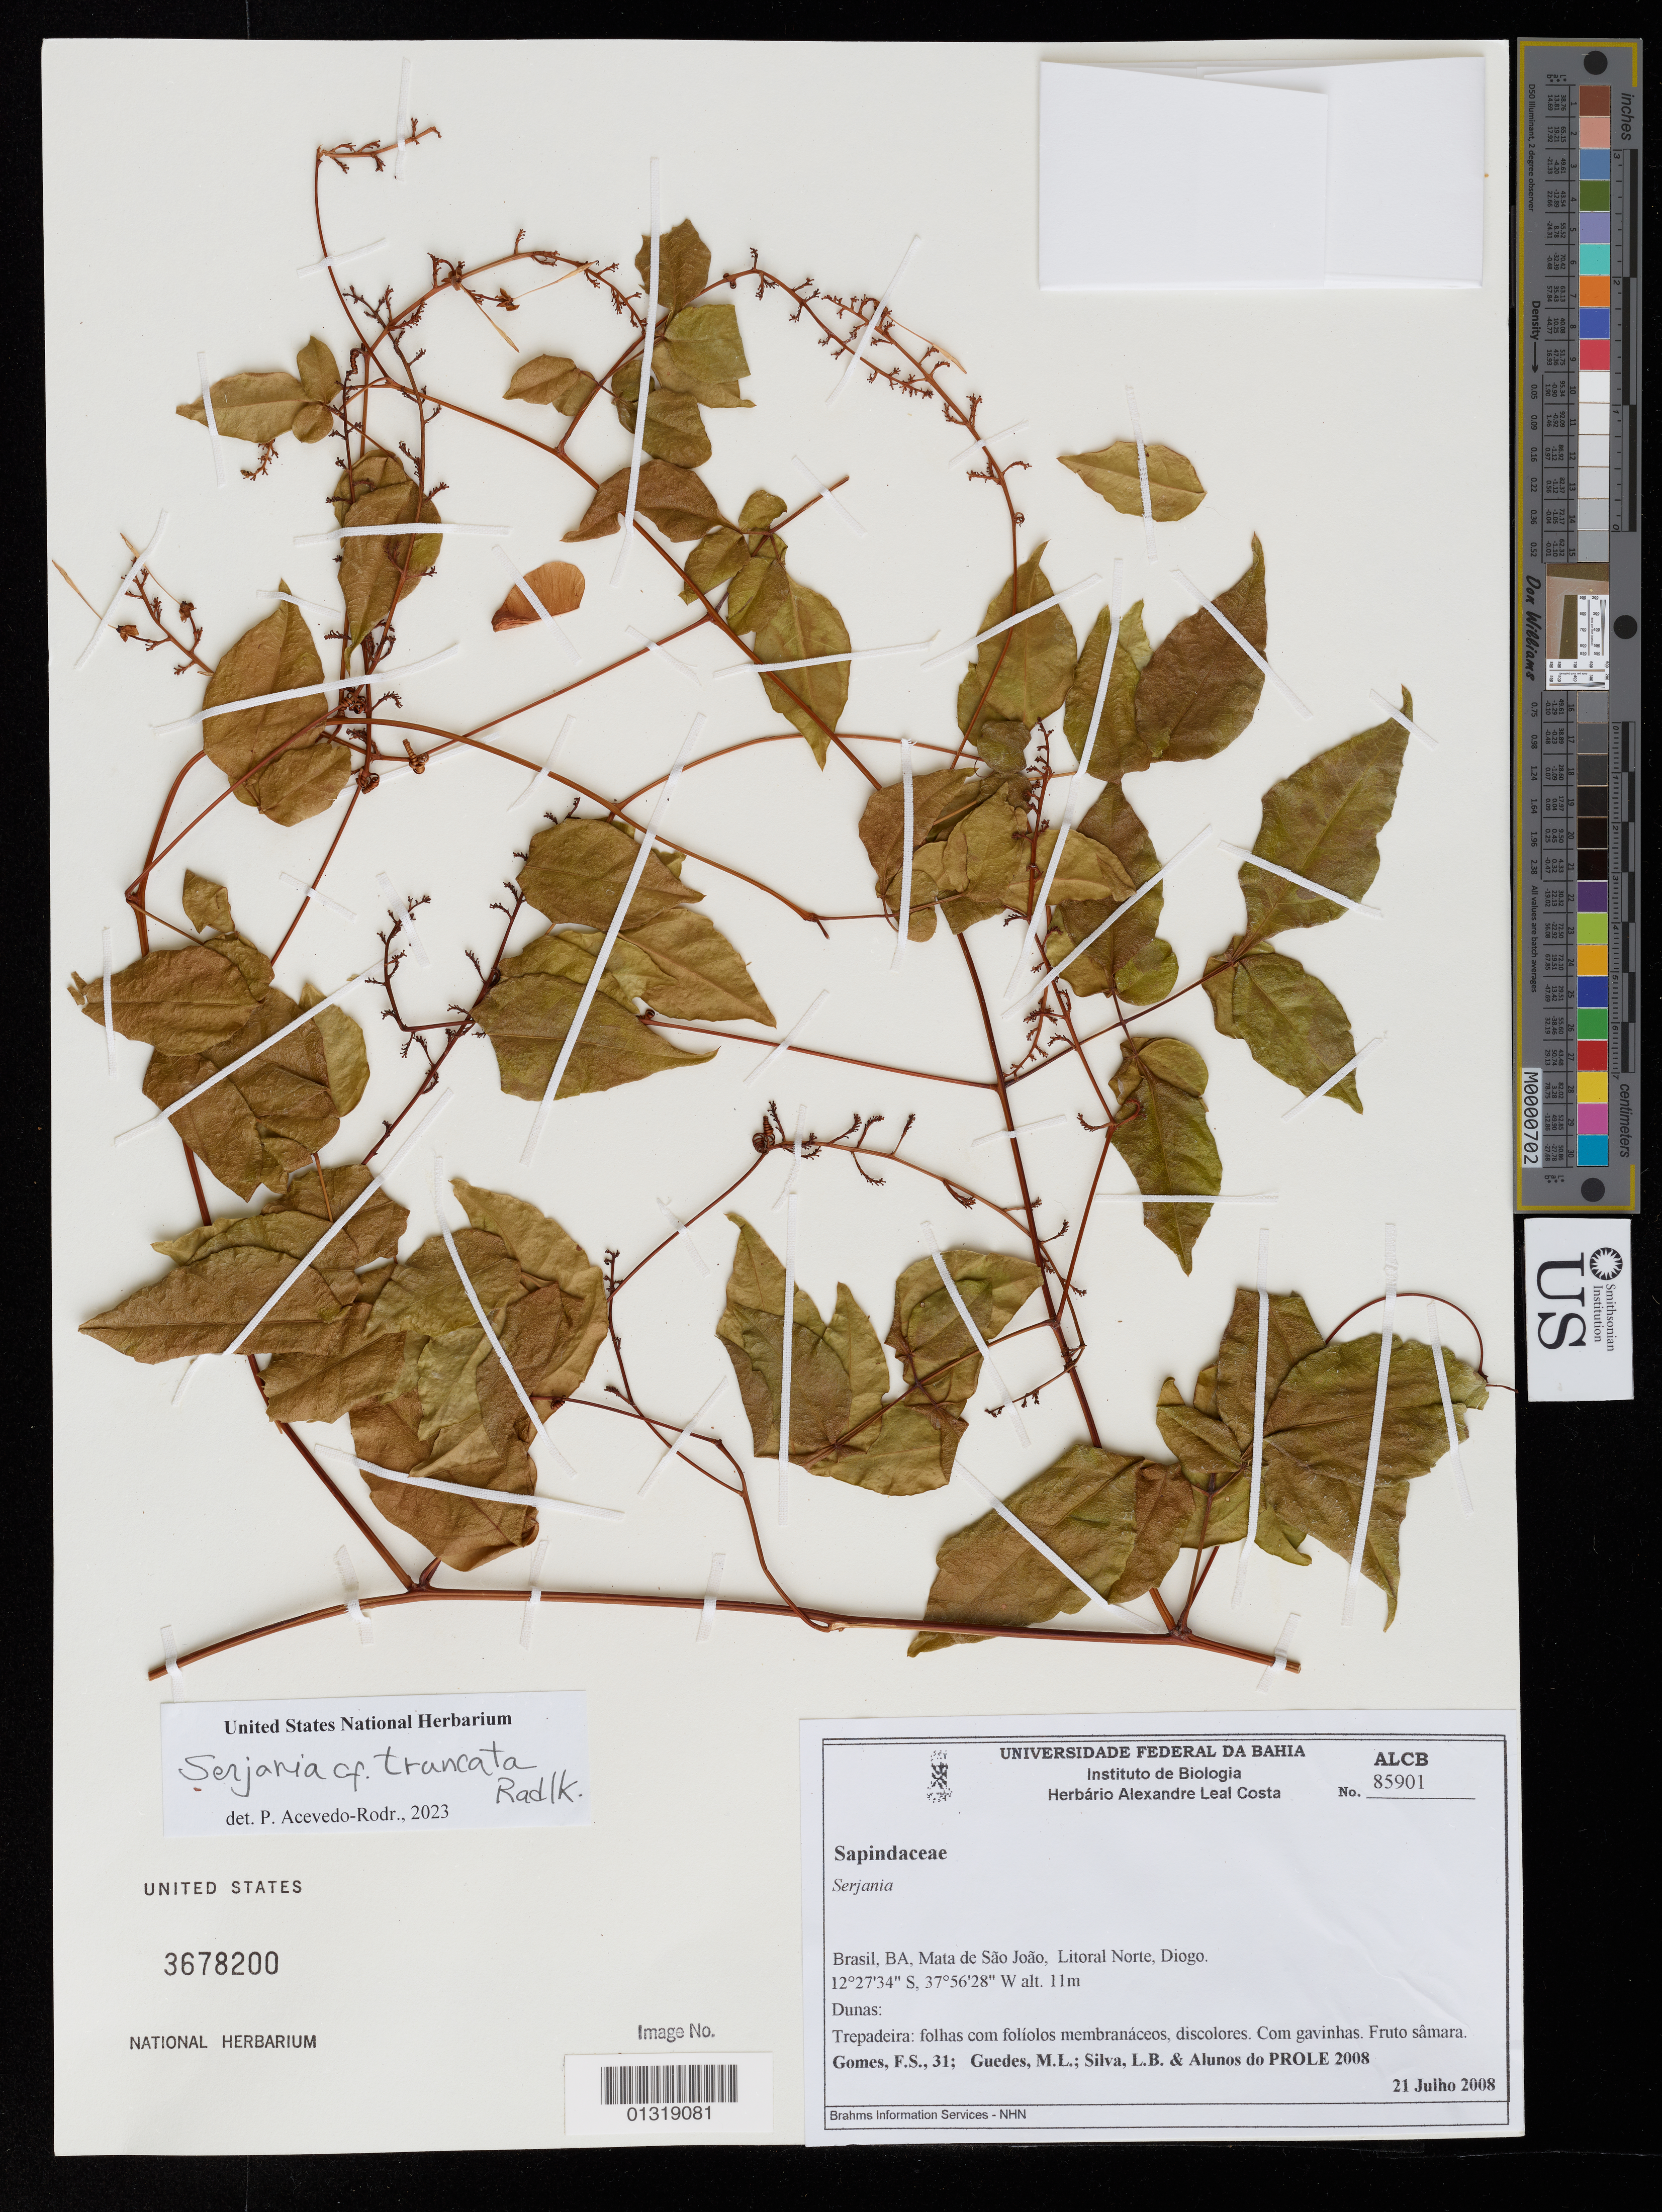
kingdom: Plantae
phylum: Tracheophyta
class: Magnoliopsida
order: Sapindales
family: Sapindaceae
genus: Serjania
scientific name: Serjania truncata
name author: Radlk.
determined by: Acevedo-Rodriguez, P., (US), Smithsonian Institution - National Museum of Natural History (UNITED STATES)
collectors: F. S. Gomes et al.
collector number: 31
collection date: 2008-07-21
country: Brazil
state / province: Bahia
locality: Mata de São João, litoral norte, Diogo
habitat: Dunes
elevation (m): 11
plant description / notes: ALCB No. 85901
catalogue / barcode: US 3678200